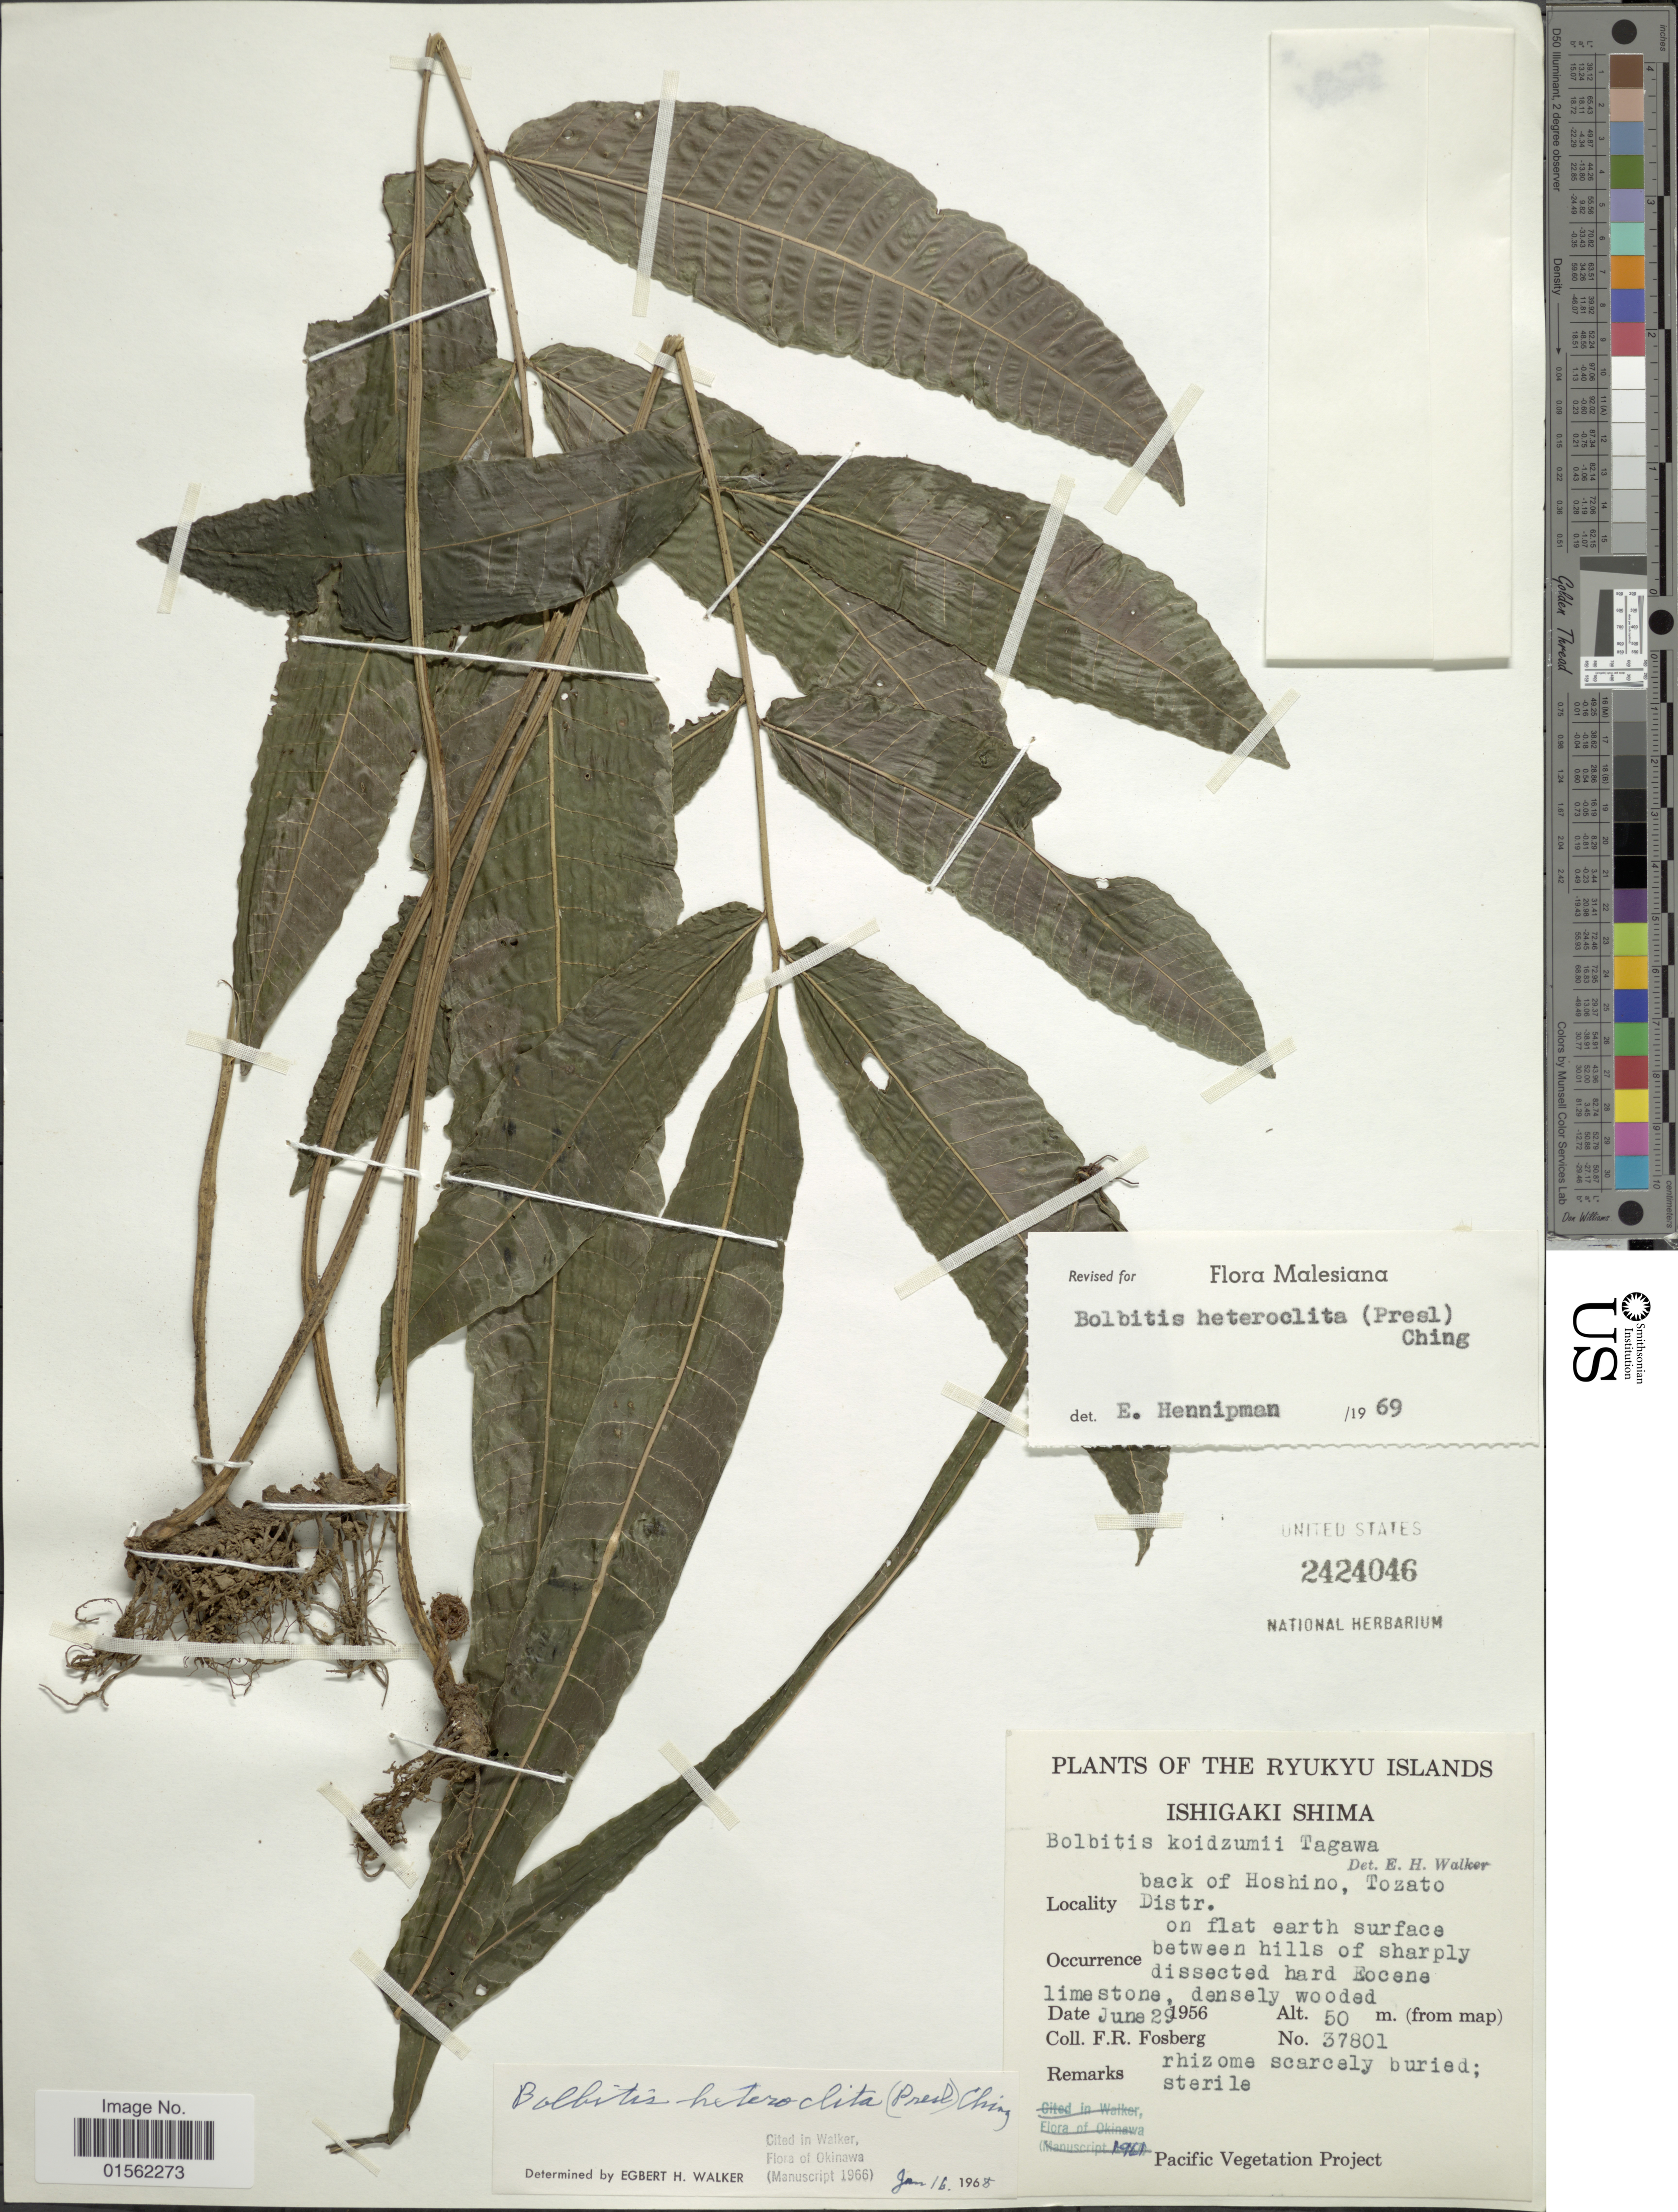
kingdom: Plantae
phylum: Tracheophyta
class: Polypodiopsida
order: Polypodiales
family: Dryopteridaceae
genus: Bolbitis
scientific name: Bolbitis heteroclita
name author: (C. Presl) Ching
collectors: F. R. Fosberg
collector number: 37801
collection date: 1956-06-29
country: Japan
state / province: Okinawa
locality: Ryukyu Islands, Ishigaki Shima, back of Hoshino, Tozato Distr. on flat earth surface between hills of sharply dissected hard Eocene limestone, densely wood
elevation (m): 50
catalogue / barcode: US 2424046